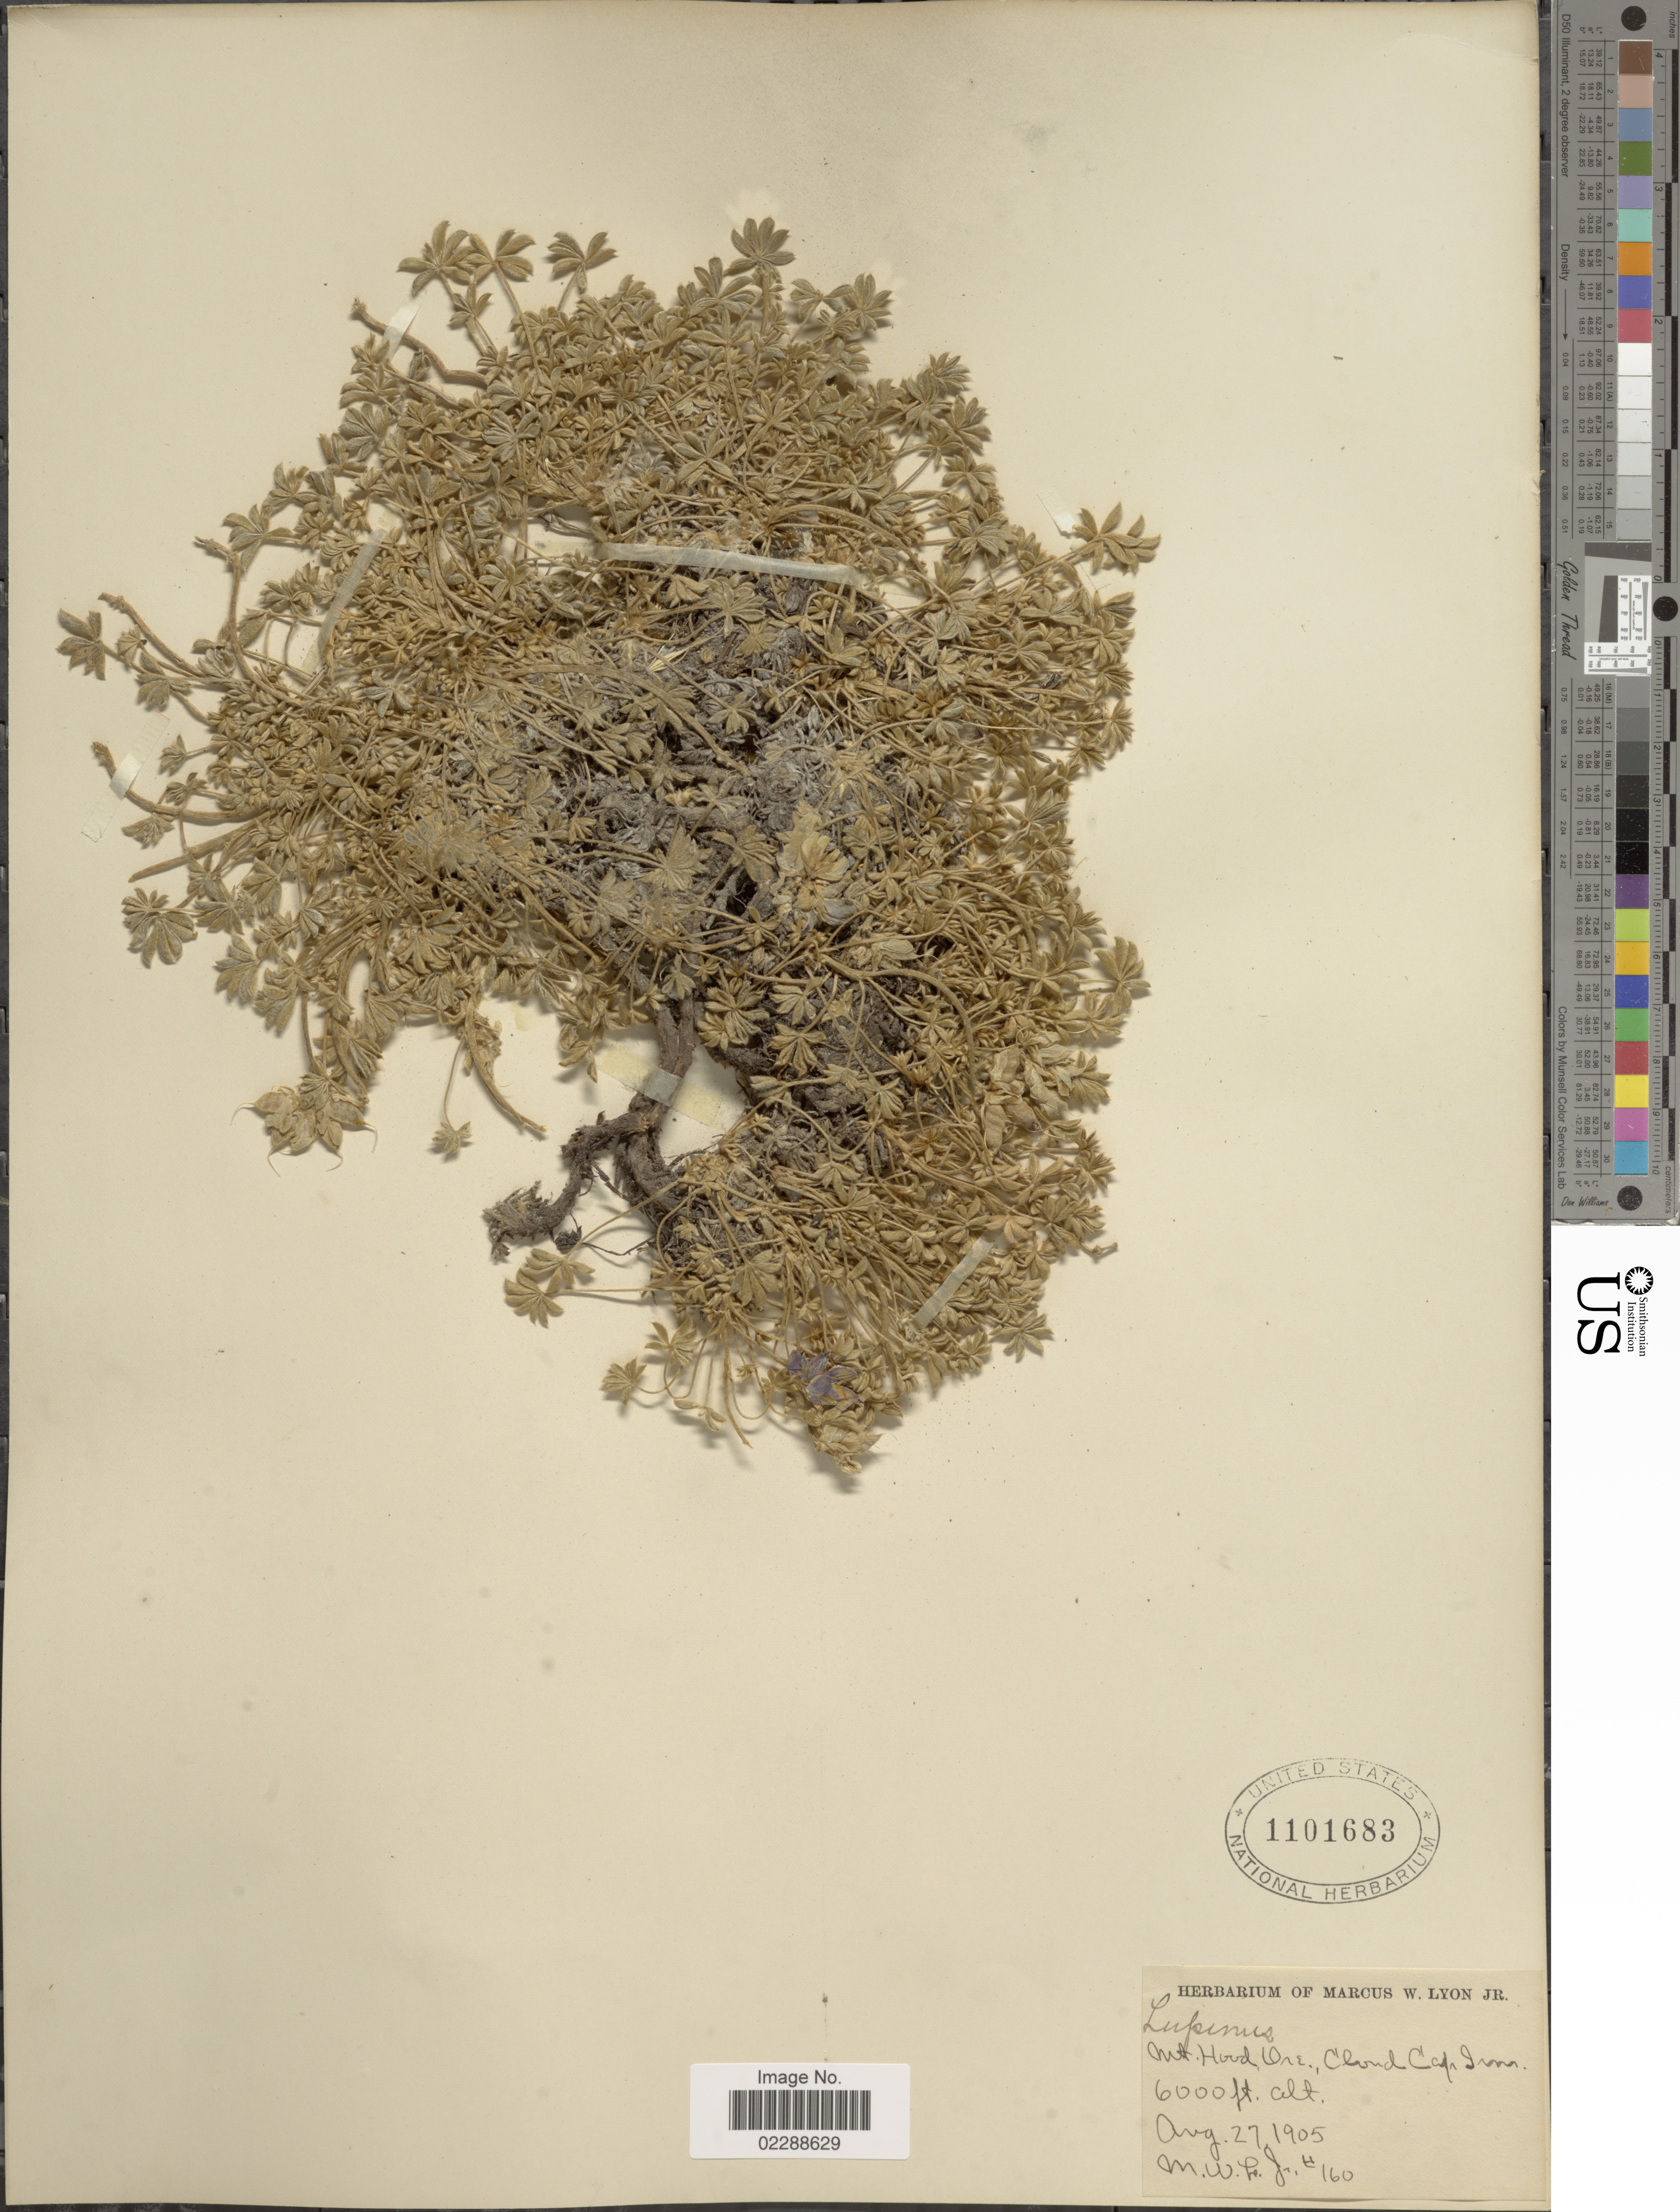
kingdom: Plantae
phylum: Tracheophyta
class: Magnoliopsida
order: Fabales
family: Fabaceae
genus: Lupinus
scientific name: Lupinus sp.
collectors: M. W. Lyon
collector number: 160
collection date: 1905-08-27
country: United States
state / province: Oregon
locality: Mt. Hood, Ore. Cloud Cap Inn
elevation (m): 1829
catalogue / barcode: US 1101683